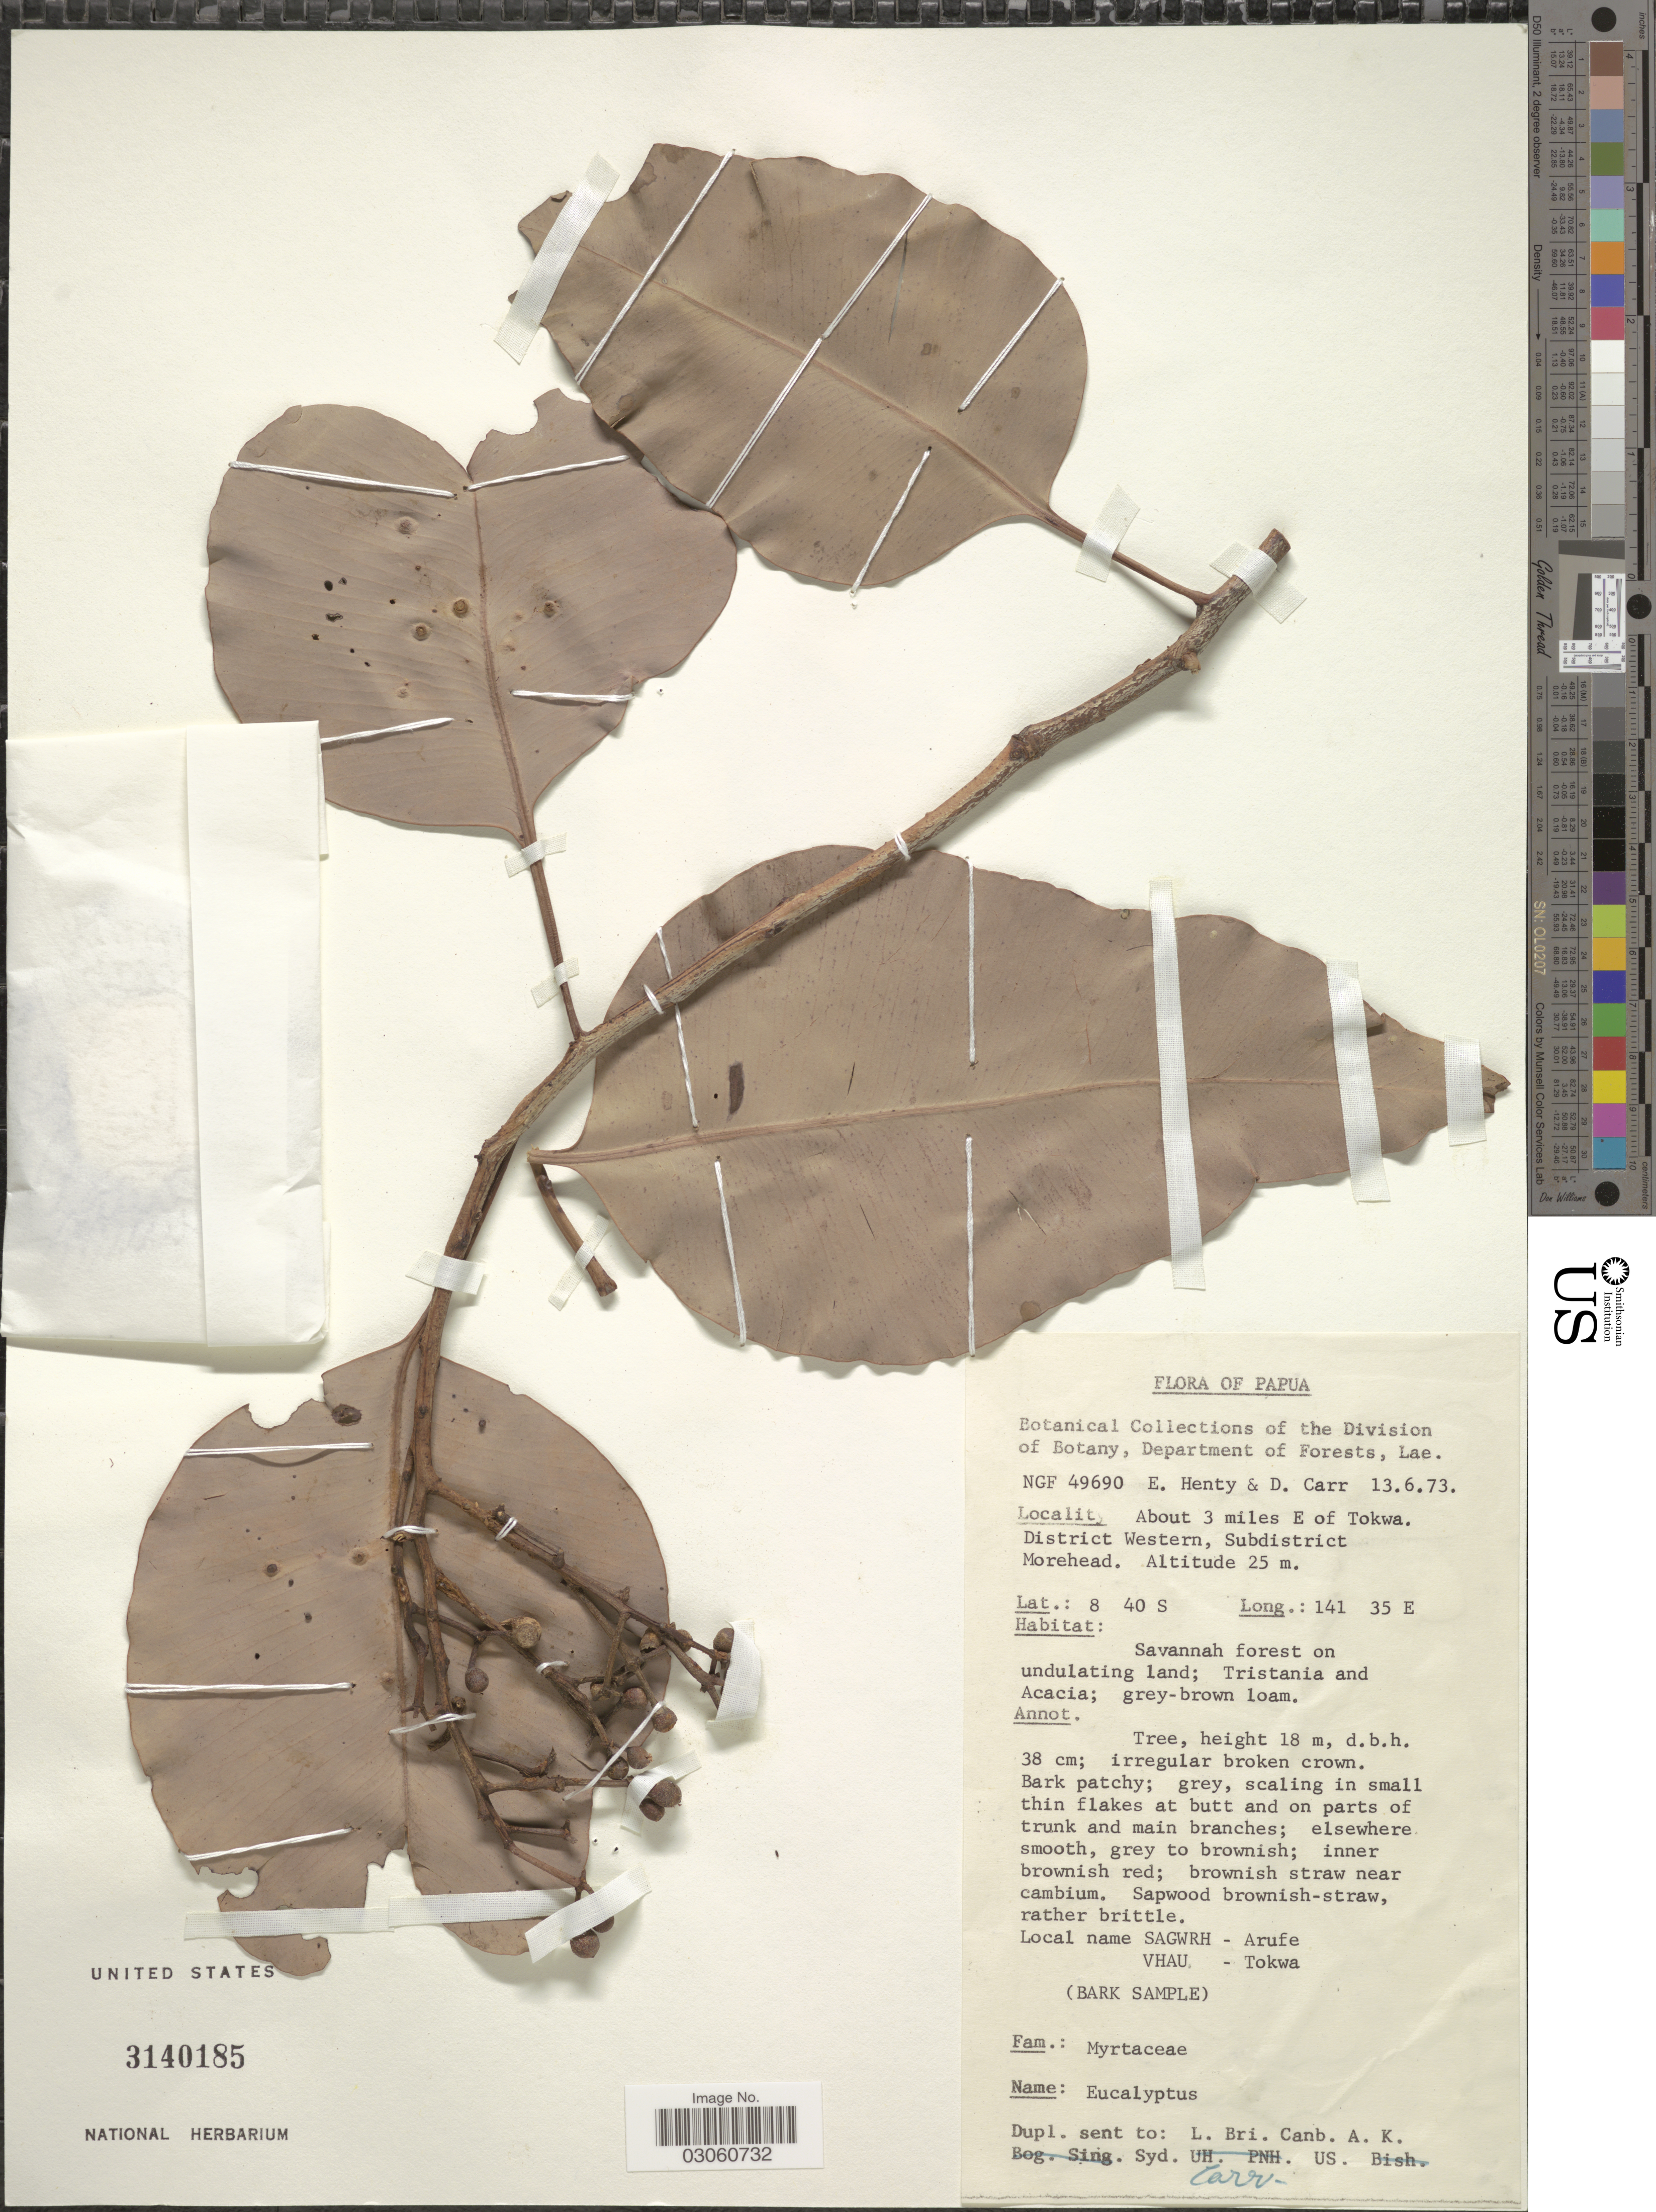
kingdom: Plantae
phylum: Tracheophyta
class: Magnoliopsida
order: Myrtales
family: Myrtaceae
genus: Eucalyptus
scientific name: Eucalyptus sp.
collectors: E. Henty & D. J. Carr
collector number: NGF 49690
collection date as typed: Transcribed d/m/y: 13/6/73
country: Papua New Guinea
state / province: Manus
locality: Papua. About 3 miles E of Tokwa. District Western, Subdistrict Morehead.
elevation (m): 25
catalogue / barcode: US 3140185